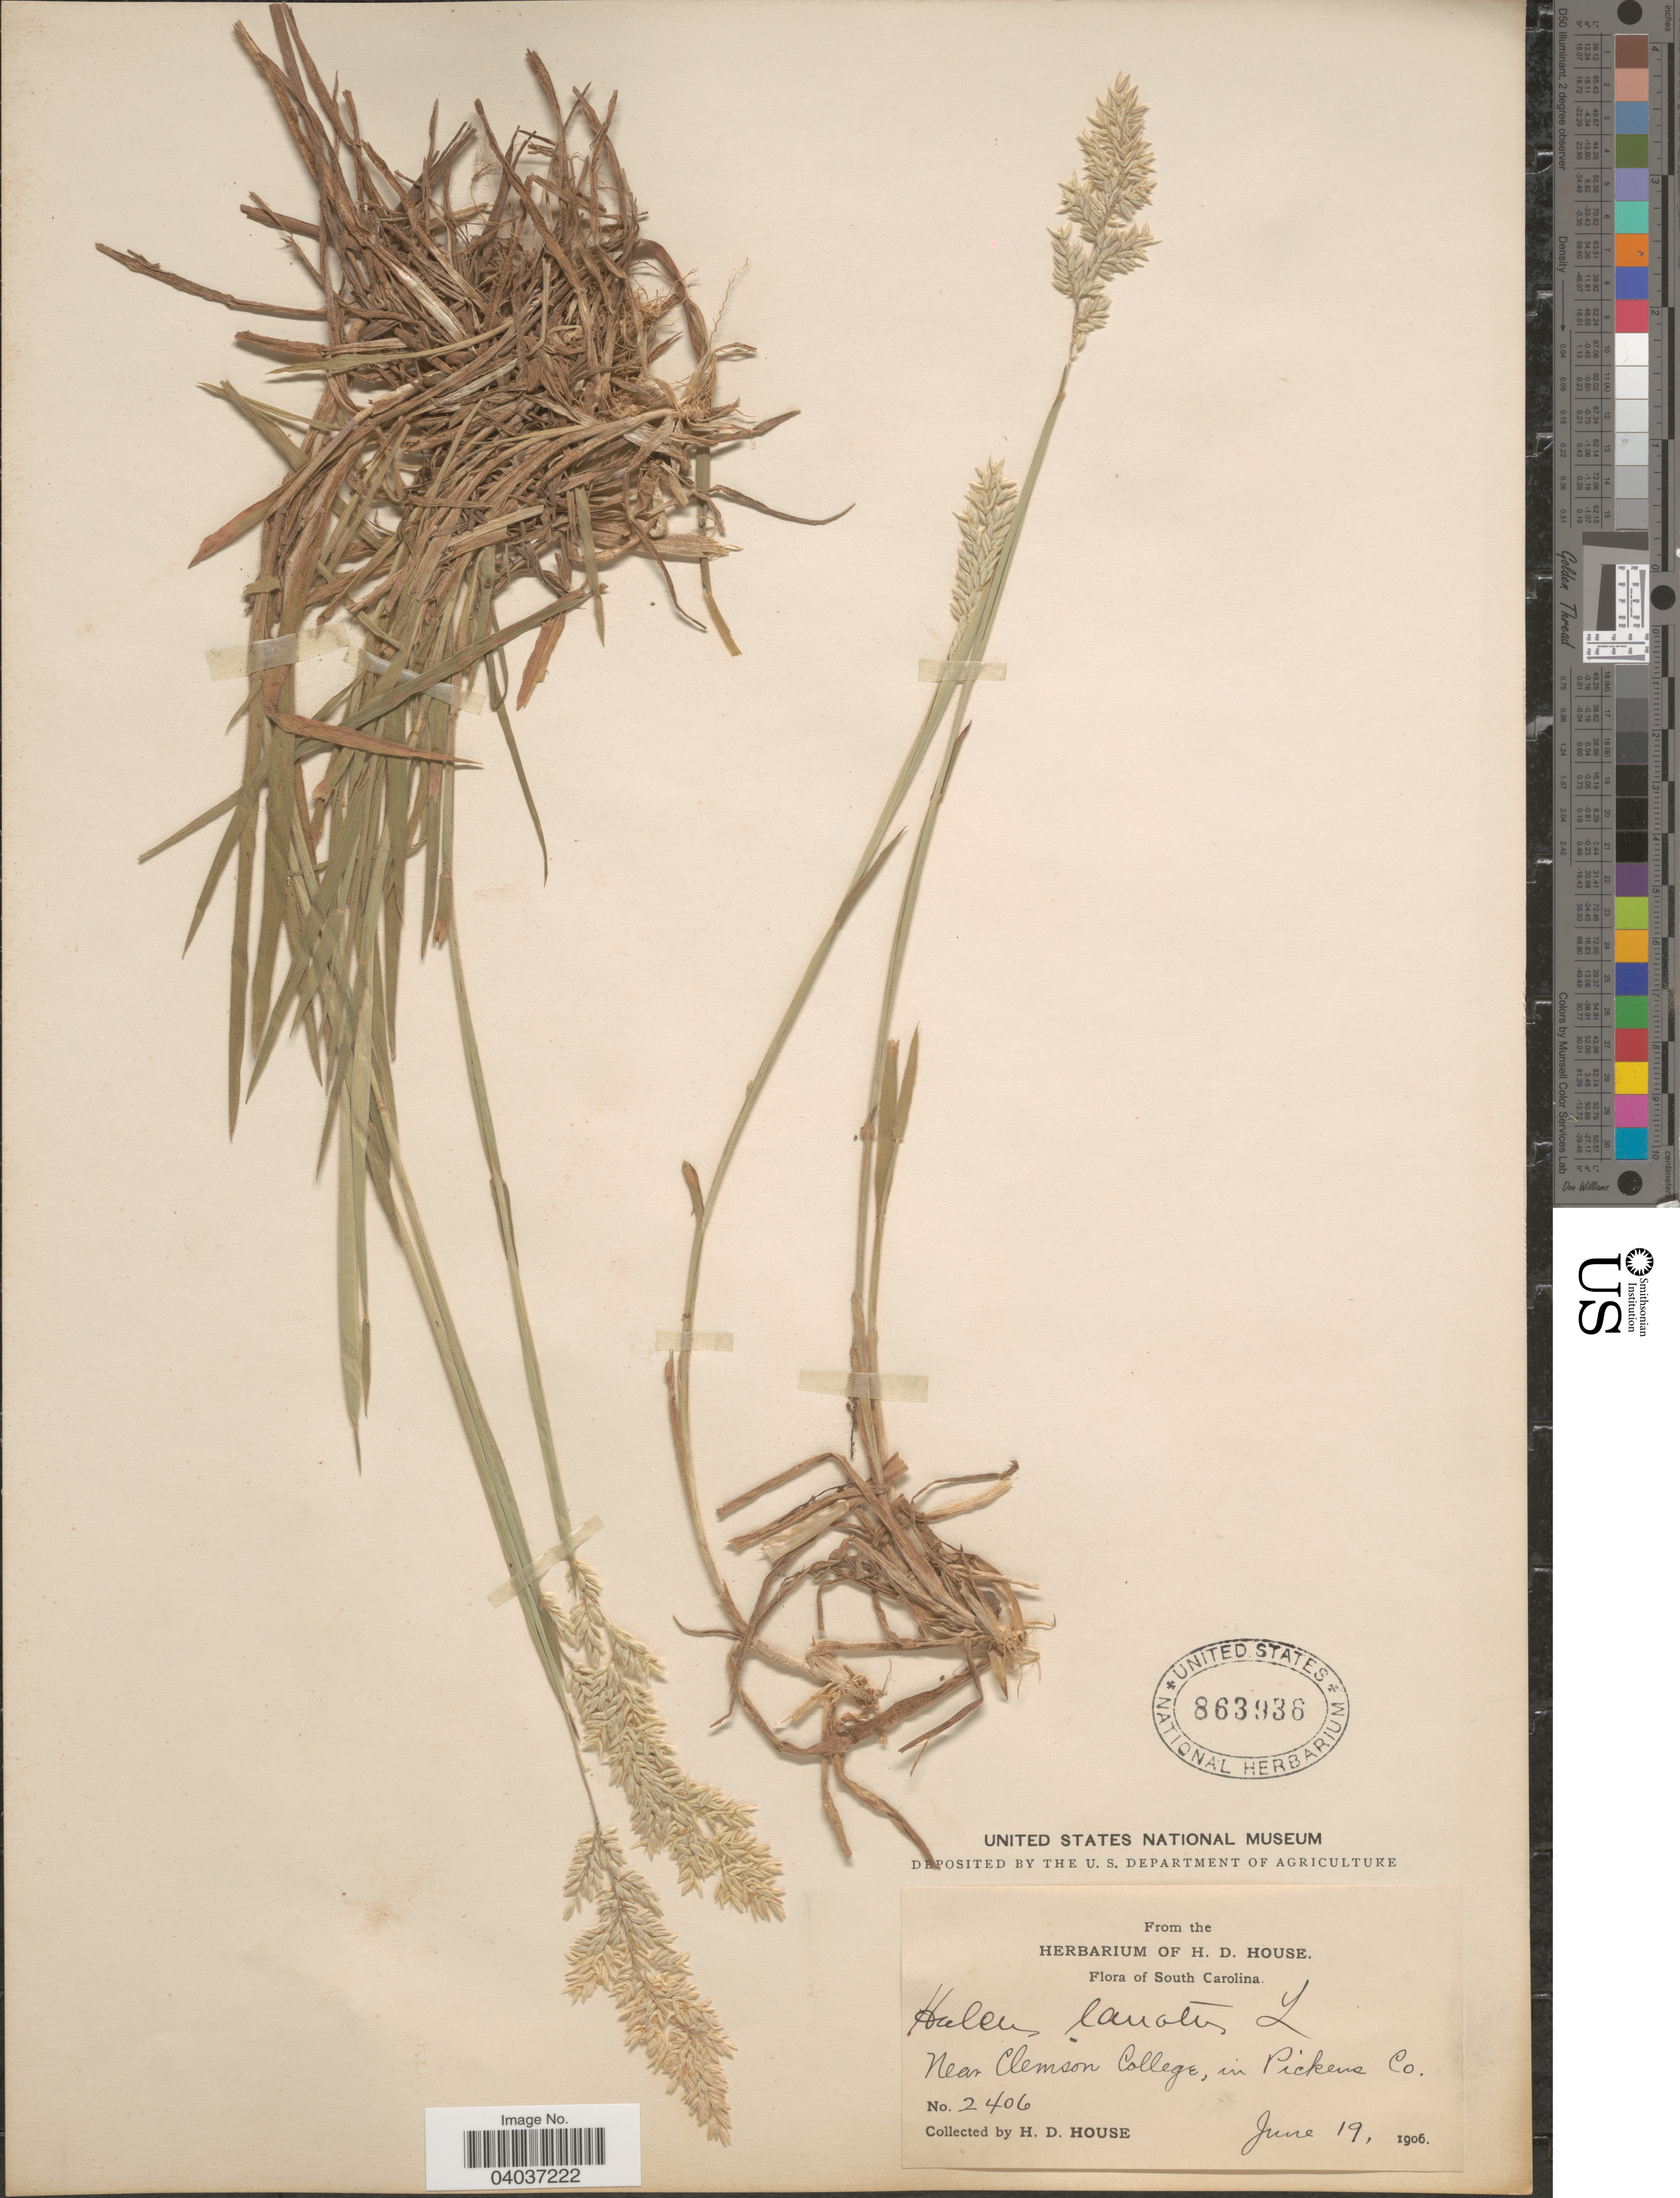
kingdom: Plantae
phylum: Tracheophyta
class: Liliopsida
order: Poales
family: Poaceae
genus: Holcus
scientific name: Holcus lanatus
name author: L.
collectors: H. D. House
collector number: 2406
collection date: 1906-06-19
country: United States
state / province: South Carolina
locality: Near Clemson College, in Pickens Co.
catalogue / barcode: US 863936